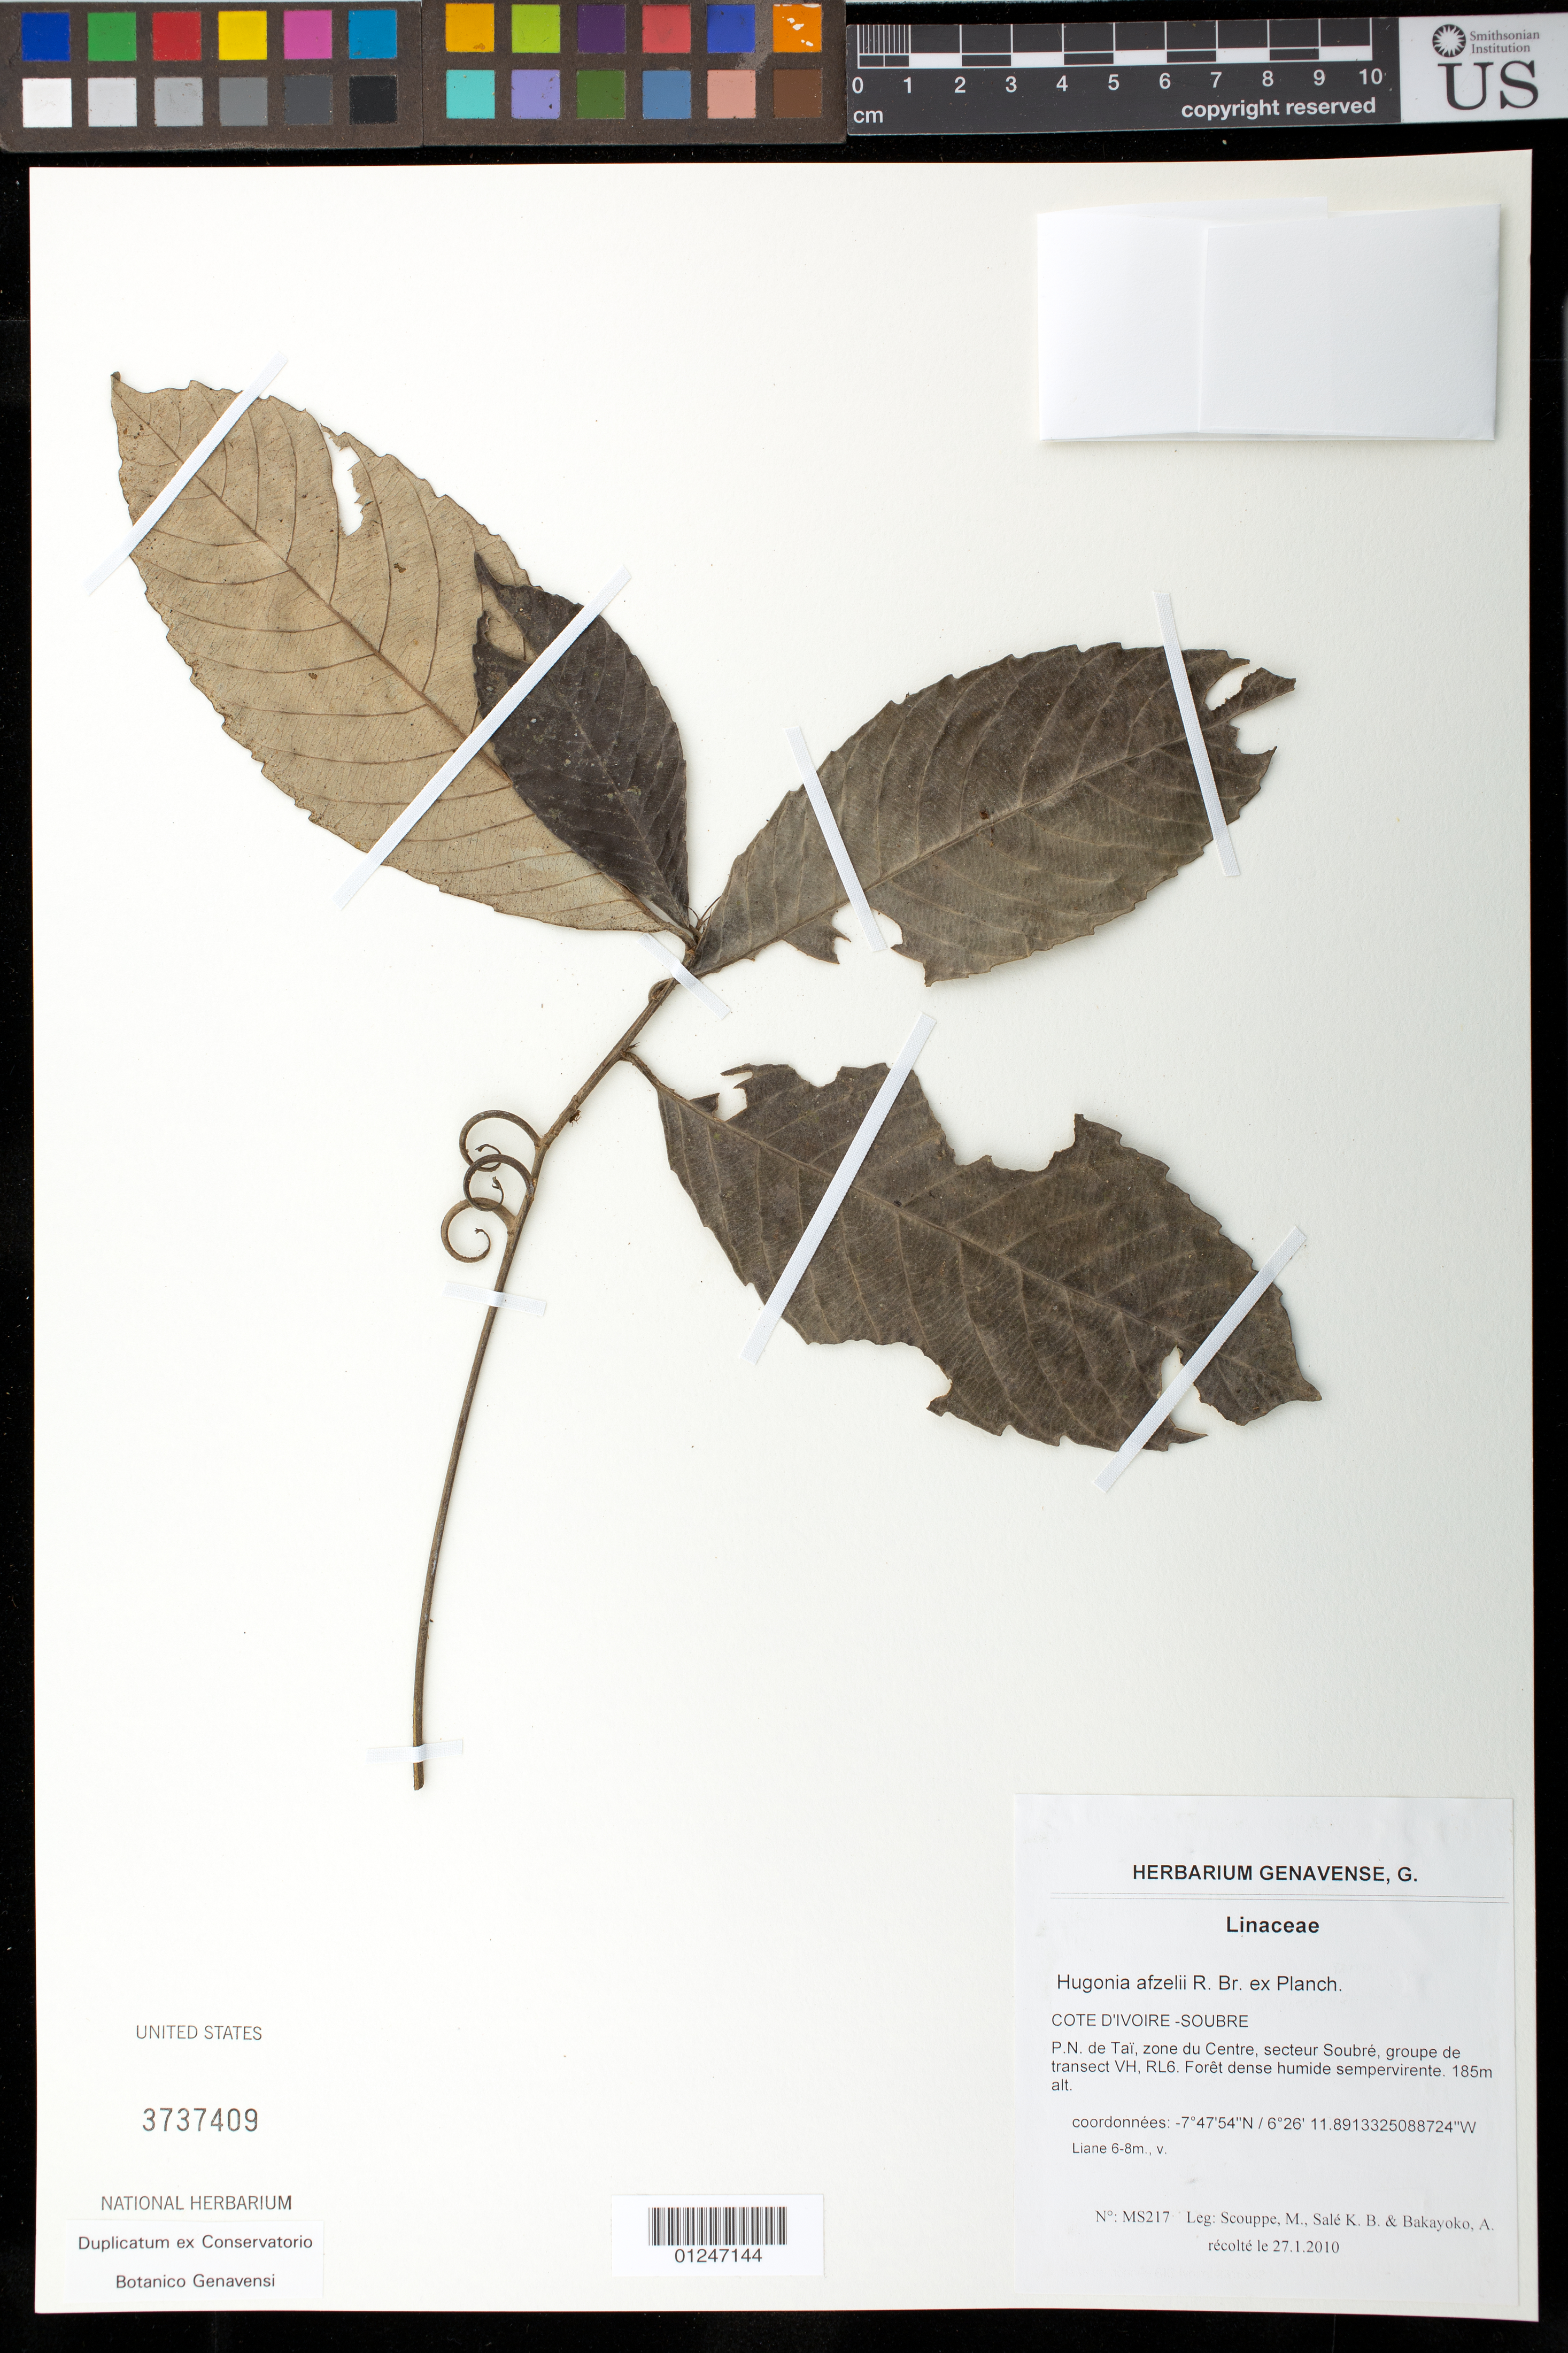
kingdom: Plantae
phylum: Tracheophyta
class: Magnoliopsida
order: Malpighiales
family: Linaceae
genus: Hugonia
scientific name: Hugonia afzelii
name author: R. Br. ex Planch.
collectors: M. Scouppe, K. Sale & A. Bakayoko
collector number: MS217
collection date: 2010-01-27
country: Ivory Coast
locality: Côte d'Ivoire- Soubre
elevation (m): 185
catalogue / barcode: US 3737409